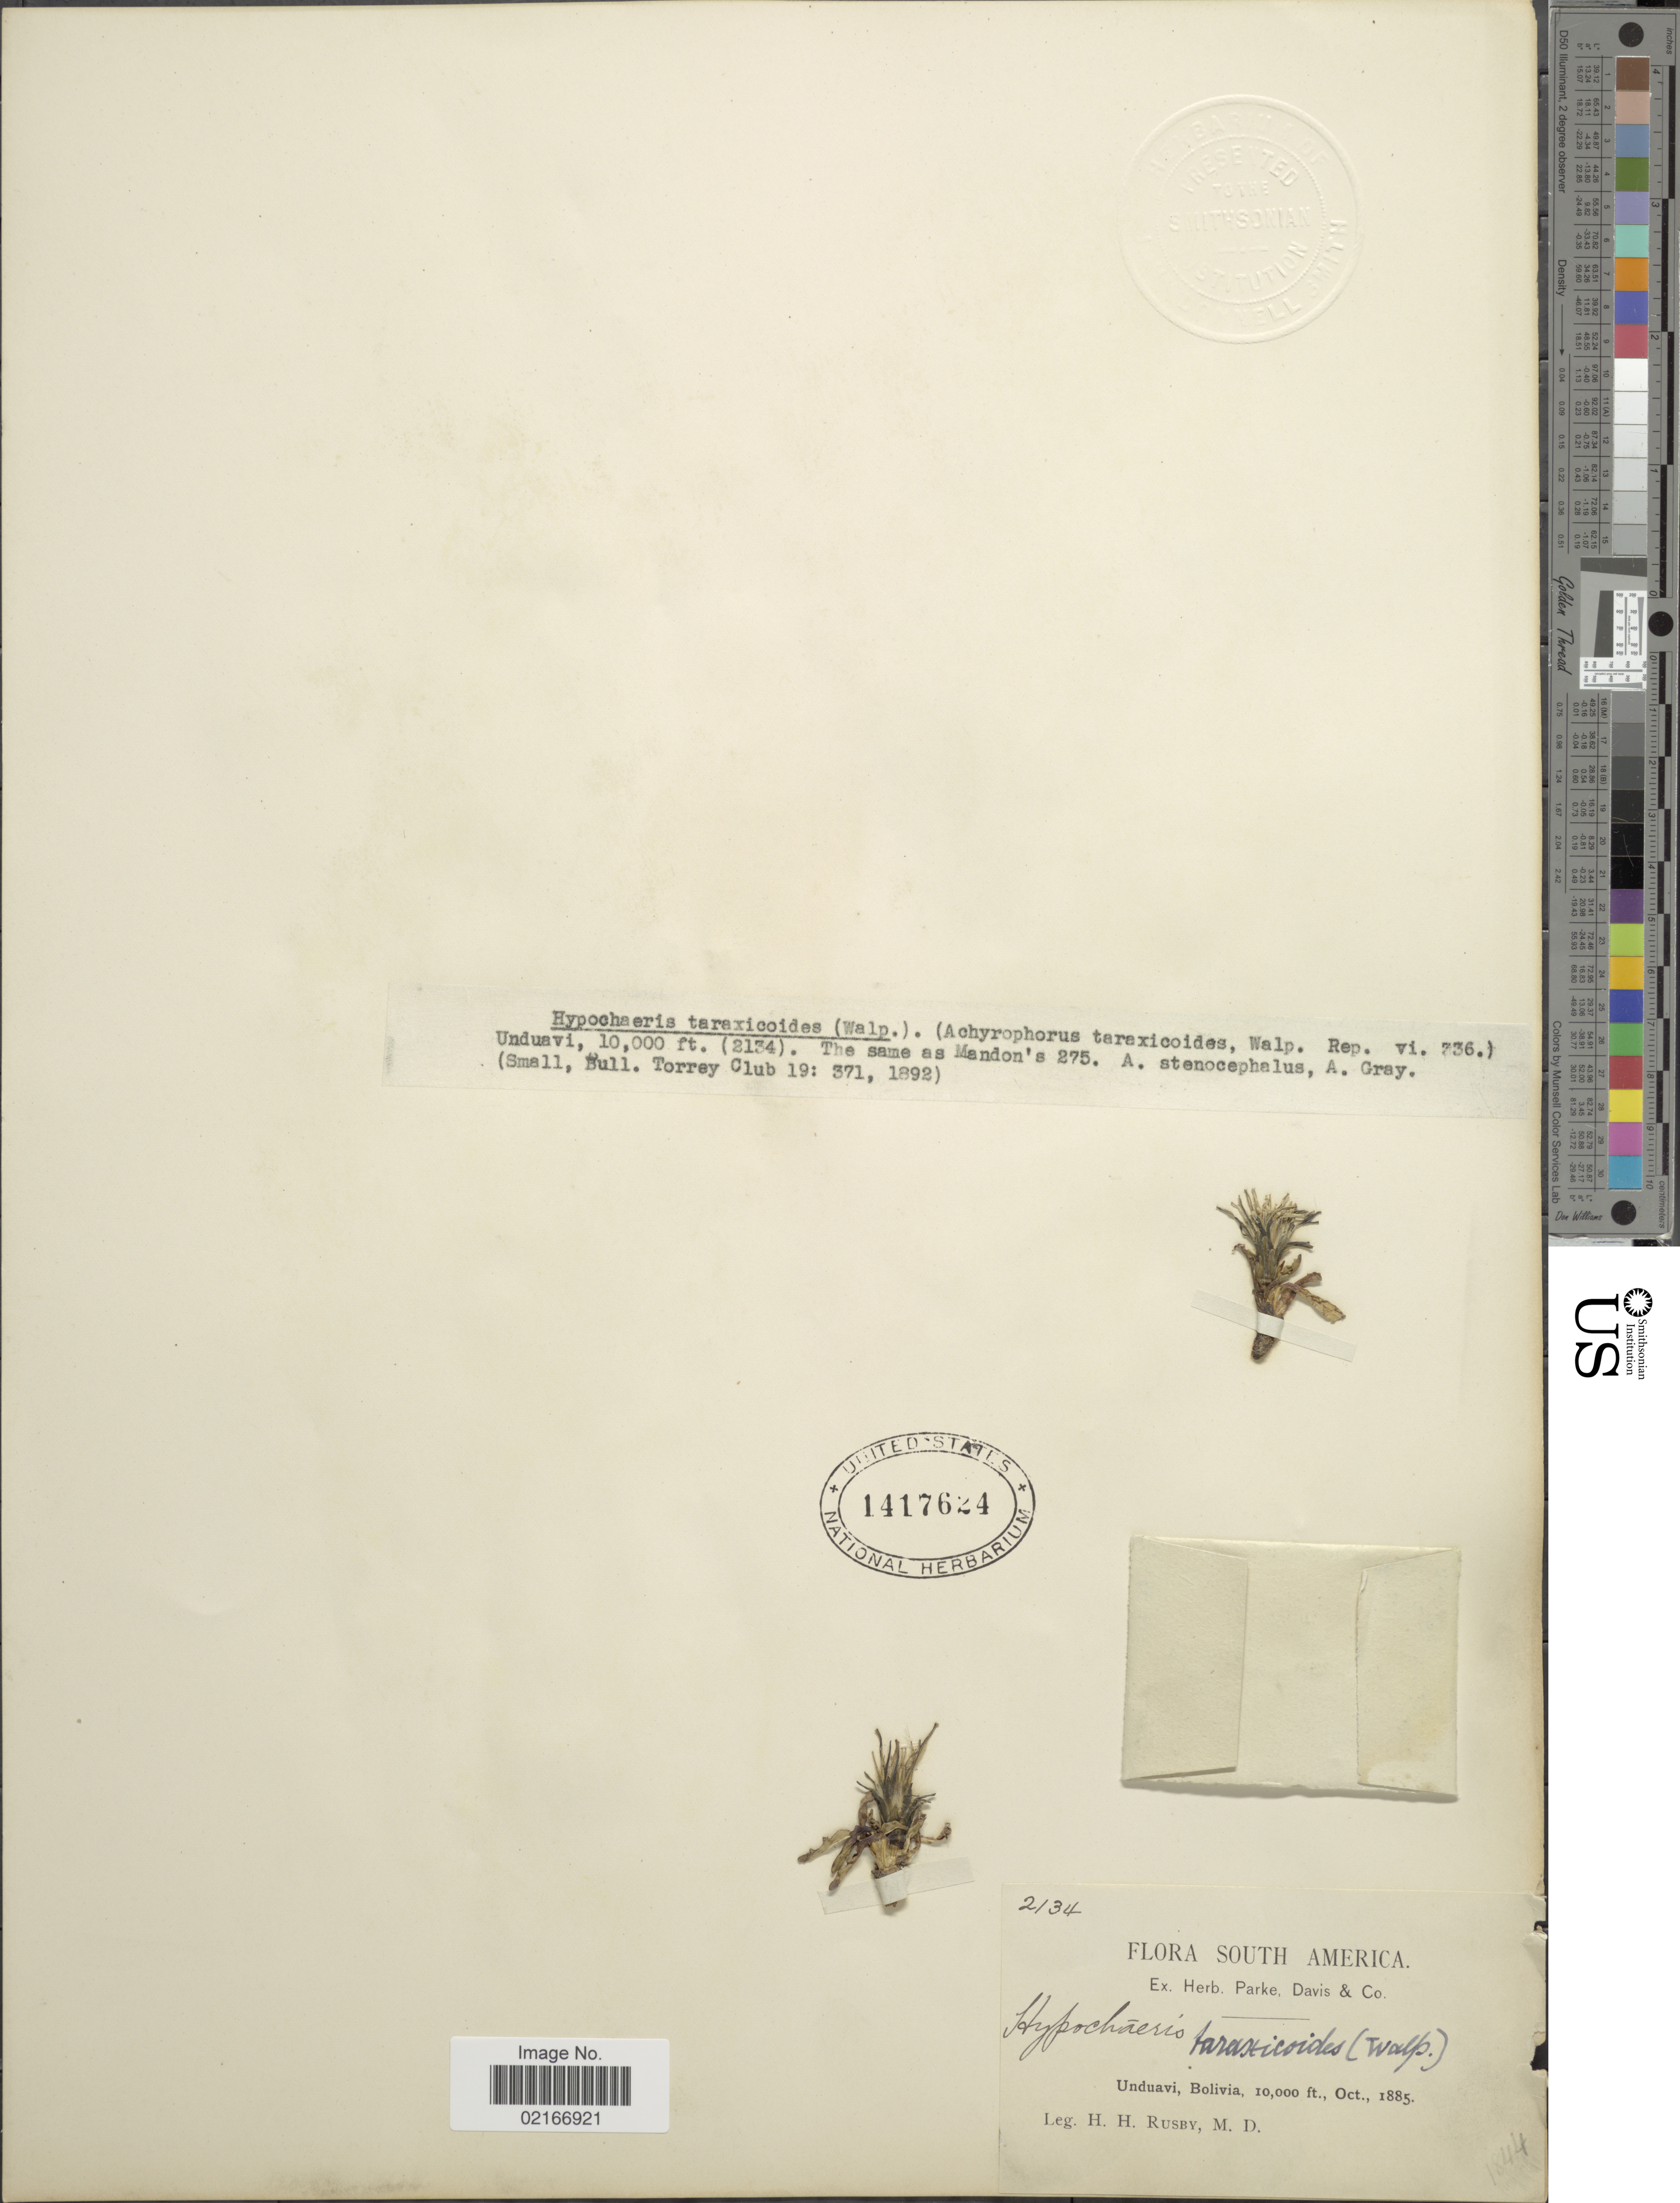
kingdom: Plantae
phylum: Tracheophyta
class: Magnoliopsida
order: Asterales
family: Asteraceae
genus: Hypochaeris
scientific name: Hypochaeris taraxacoides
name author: Ball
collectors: H. H. Rusby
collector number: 2134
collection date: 1885-10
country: Bolivia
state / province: La Paz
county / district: Nor Yungas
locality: Unduavi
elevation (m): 3048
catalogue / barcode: US 1417624